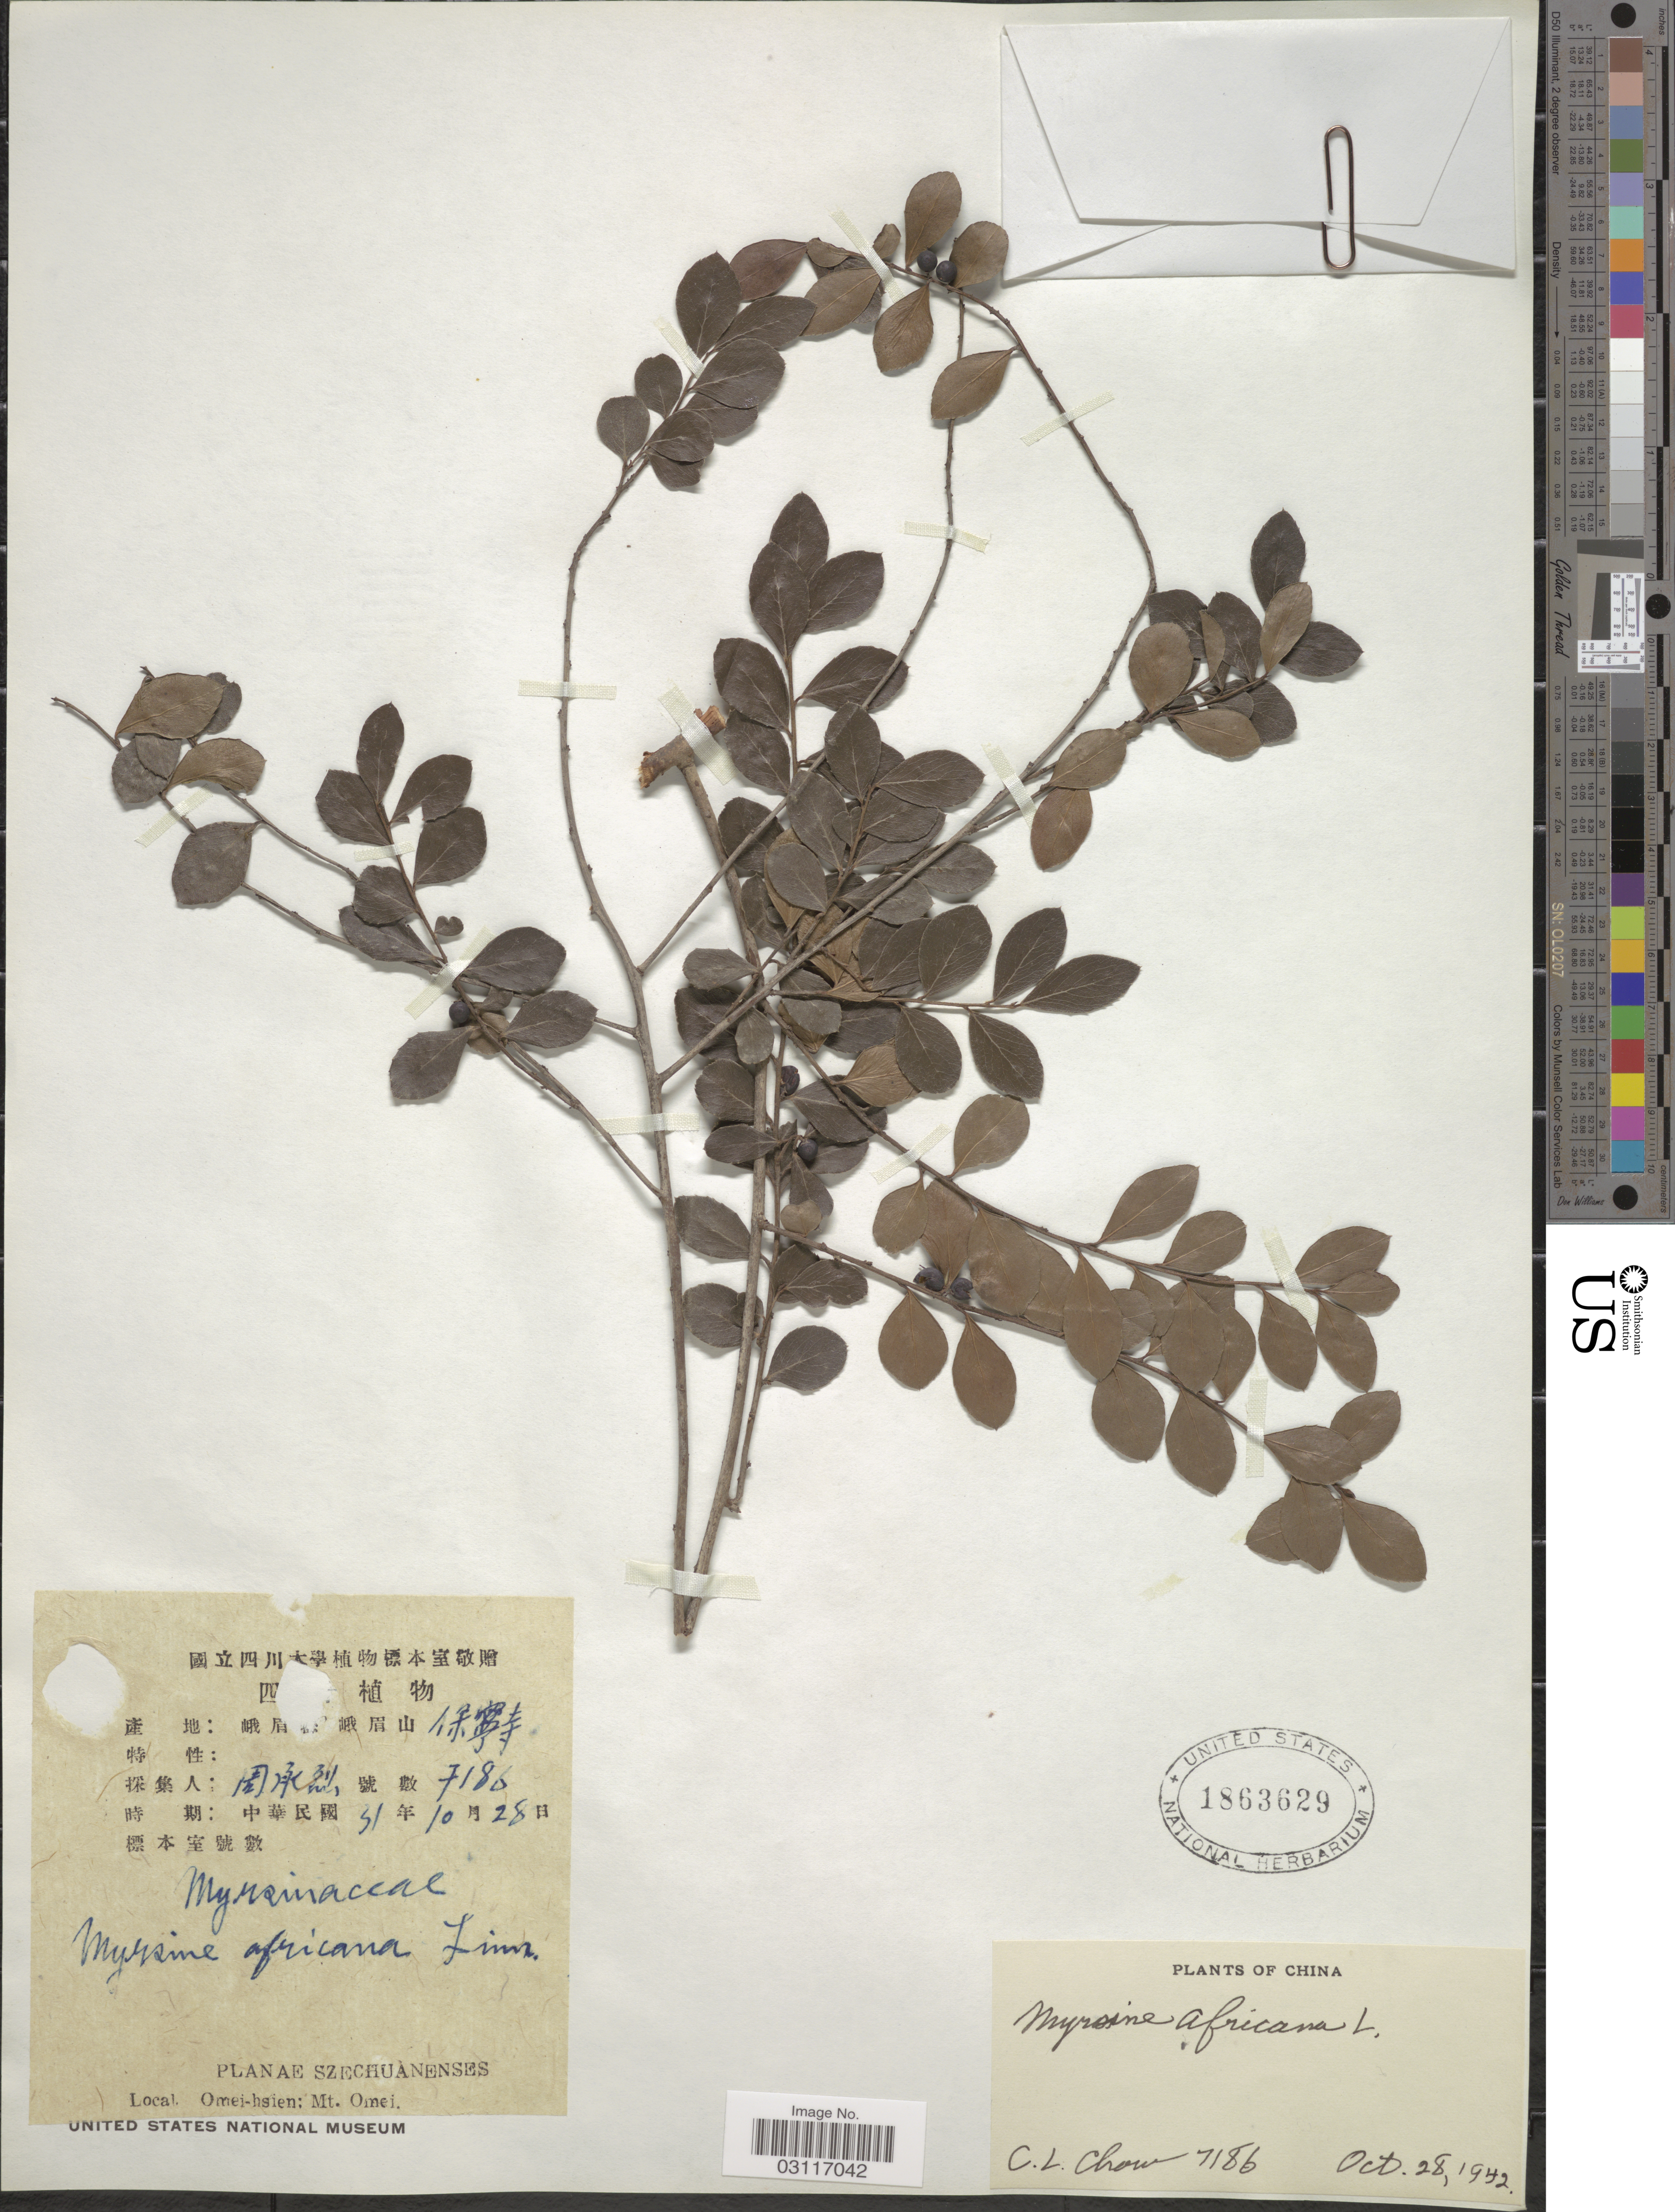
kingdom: Plantae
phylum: Tracheophyta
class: Magnoliopsida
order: Ericales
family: Primulaceae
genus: Myrsine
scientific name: Myrsine africana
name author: L.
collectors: C. Chow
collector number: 7186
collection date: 1942-10-28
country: China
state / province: Sichuan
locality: Szechuanenses. Omei-hsien; Mt. Omei.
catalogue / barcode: US 1863629